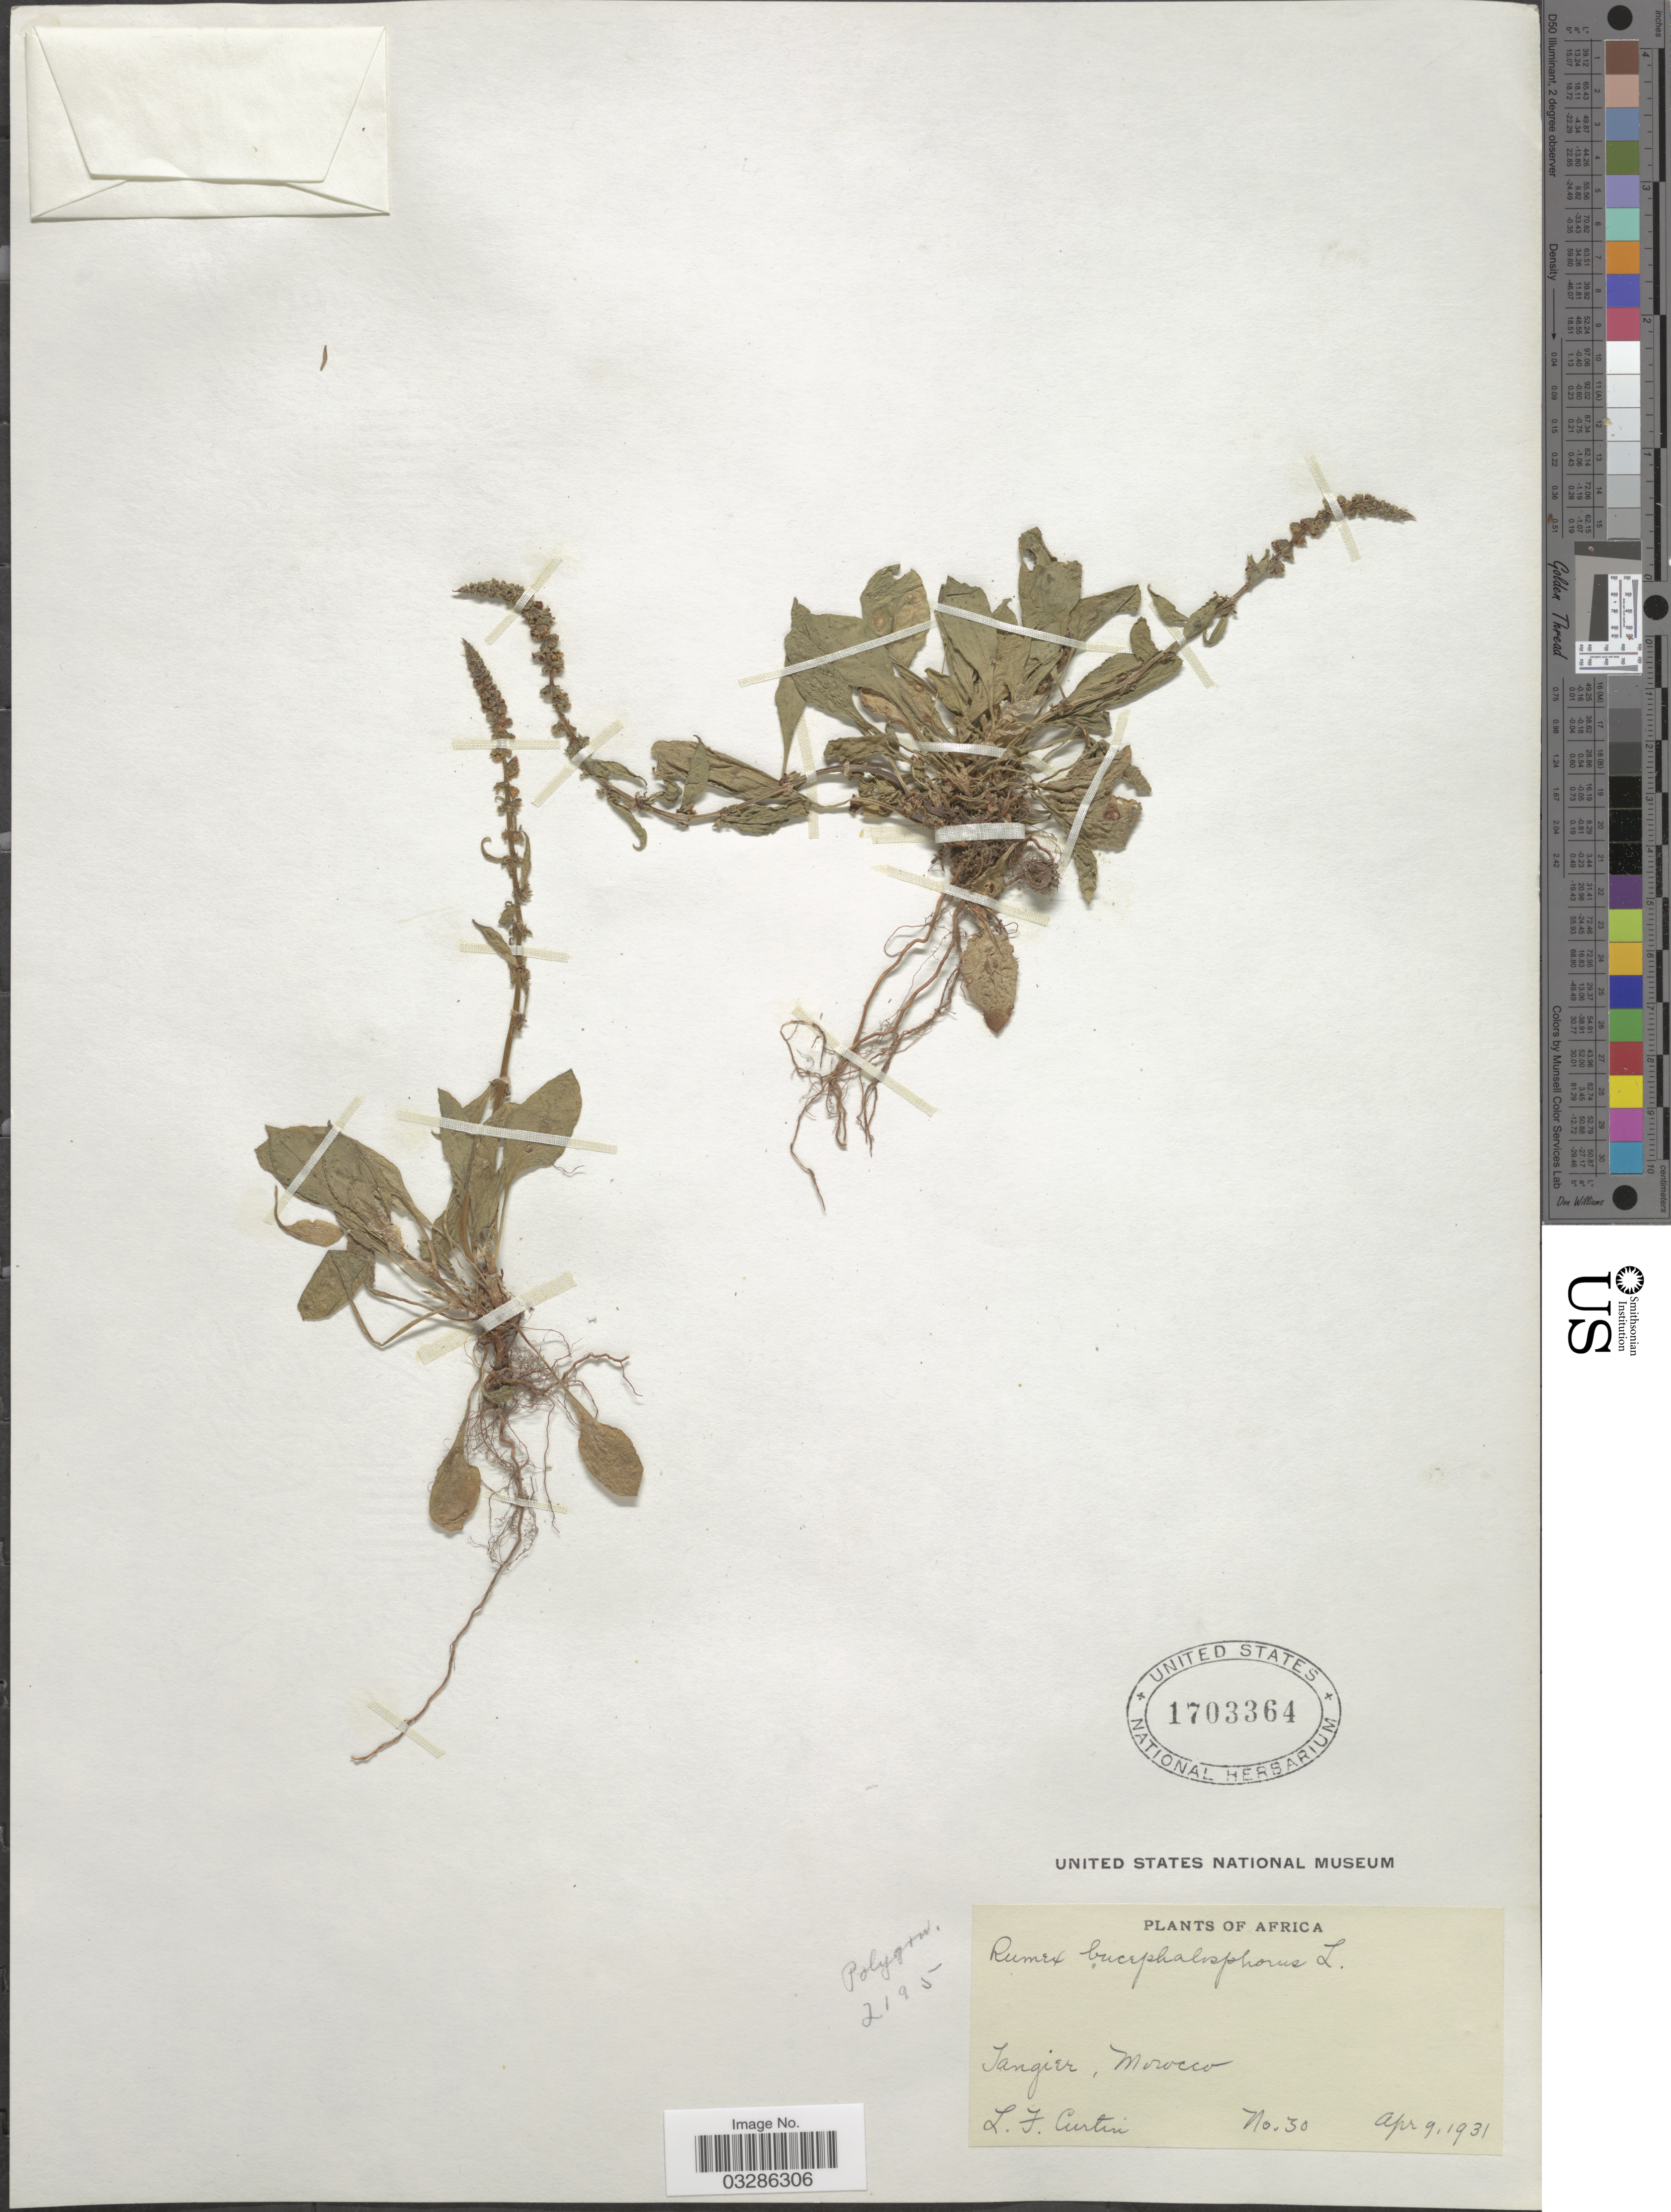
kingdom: Plantae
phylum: Tracheophyta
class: Magnoliopsida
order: Caryophyllales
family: Polygonaceae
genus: Rumex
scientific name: Rumex bucephalophorus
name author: L.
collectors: L. Curtin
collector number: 30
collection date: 1931-04-09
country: Morocco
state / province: Tanger-Tétouan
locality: Tangier.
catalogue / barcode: US 1703364